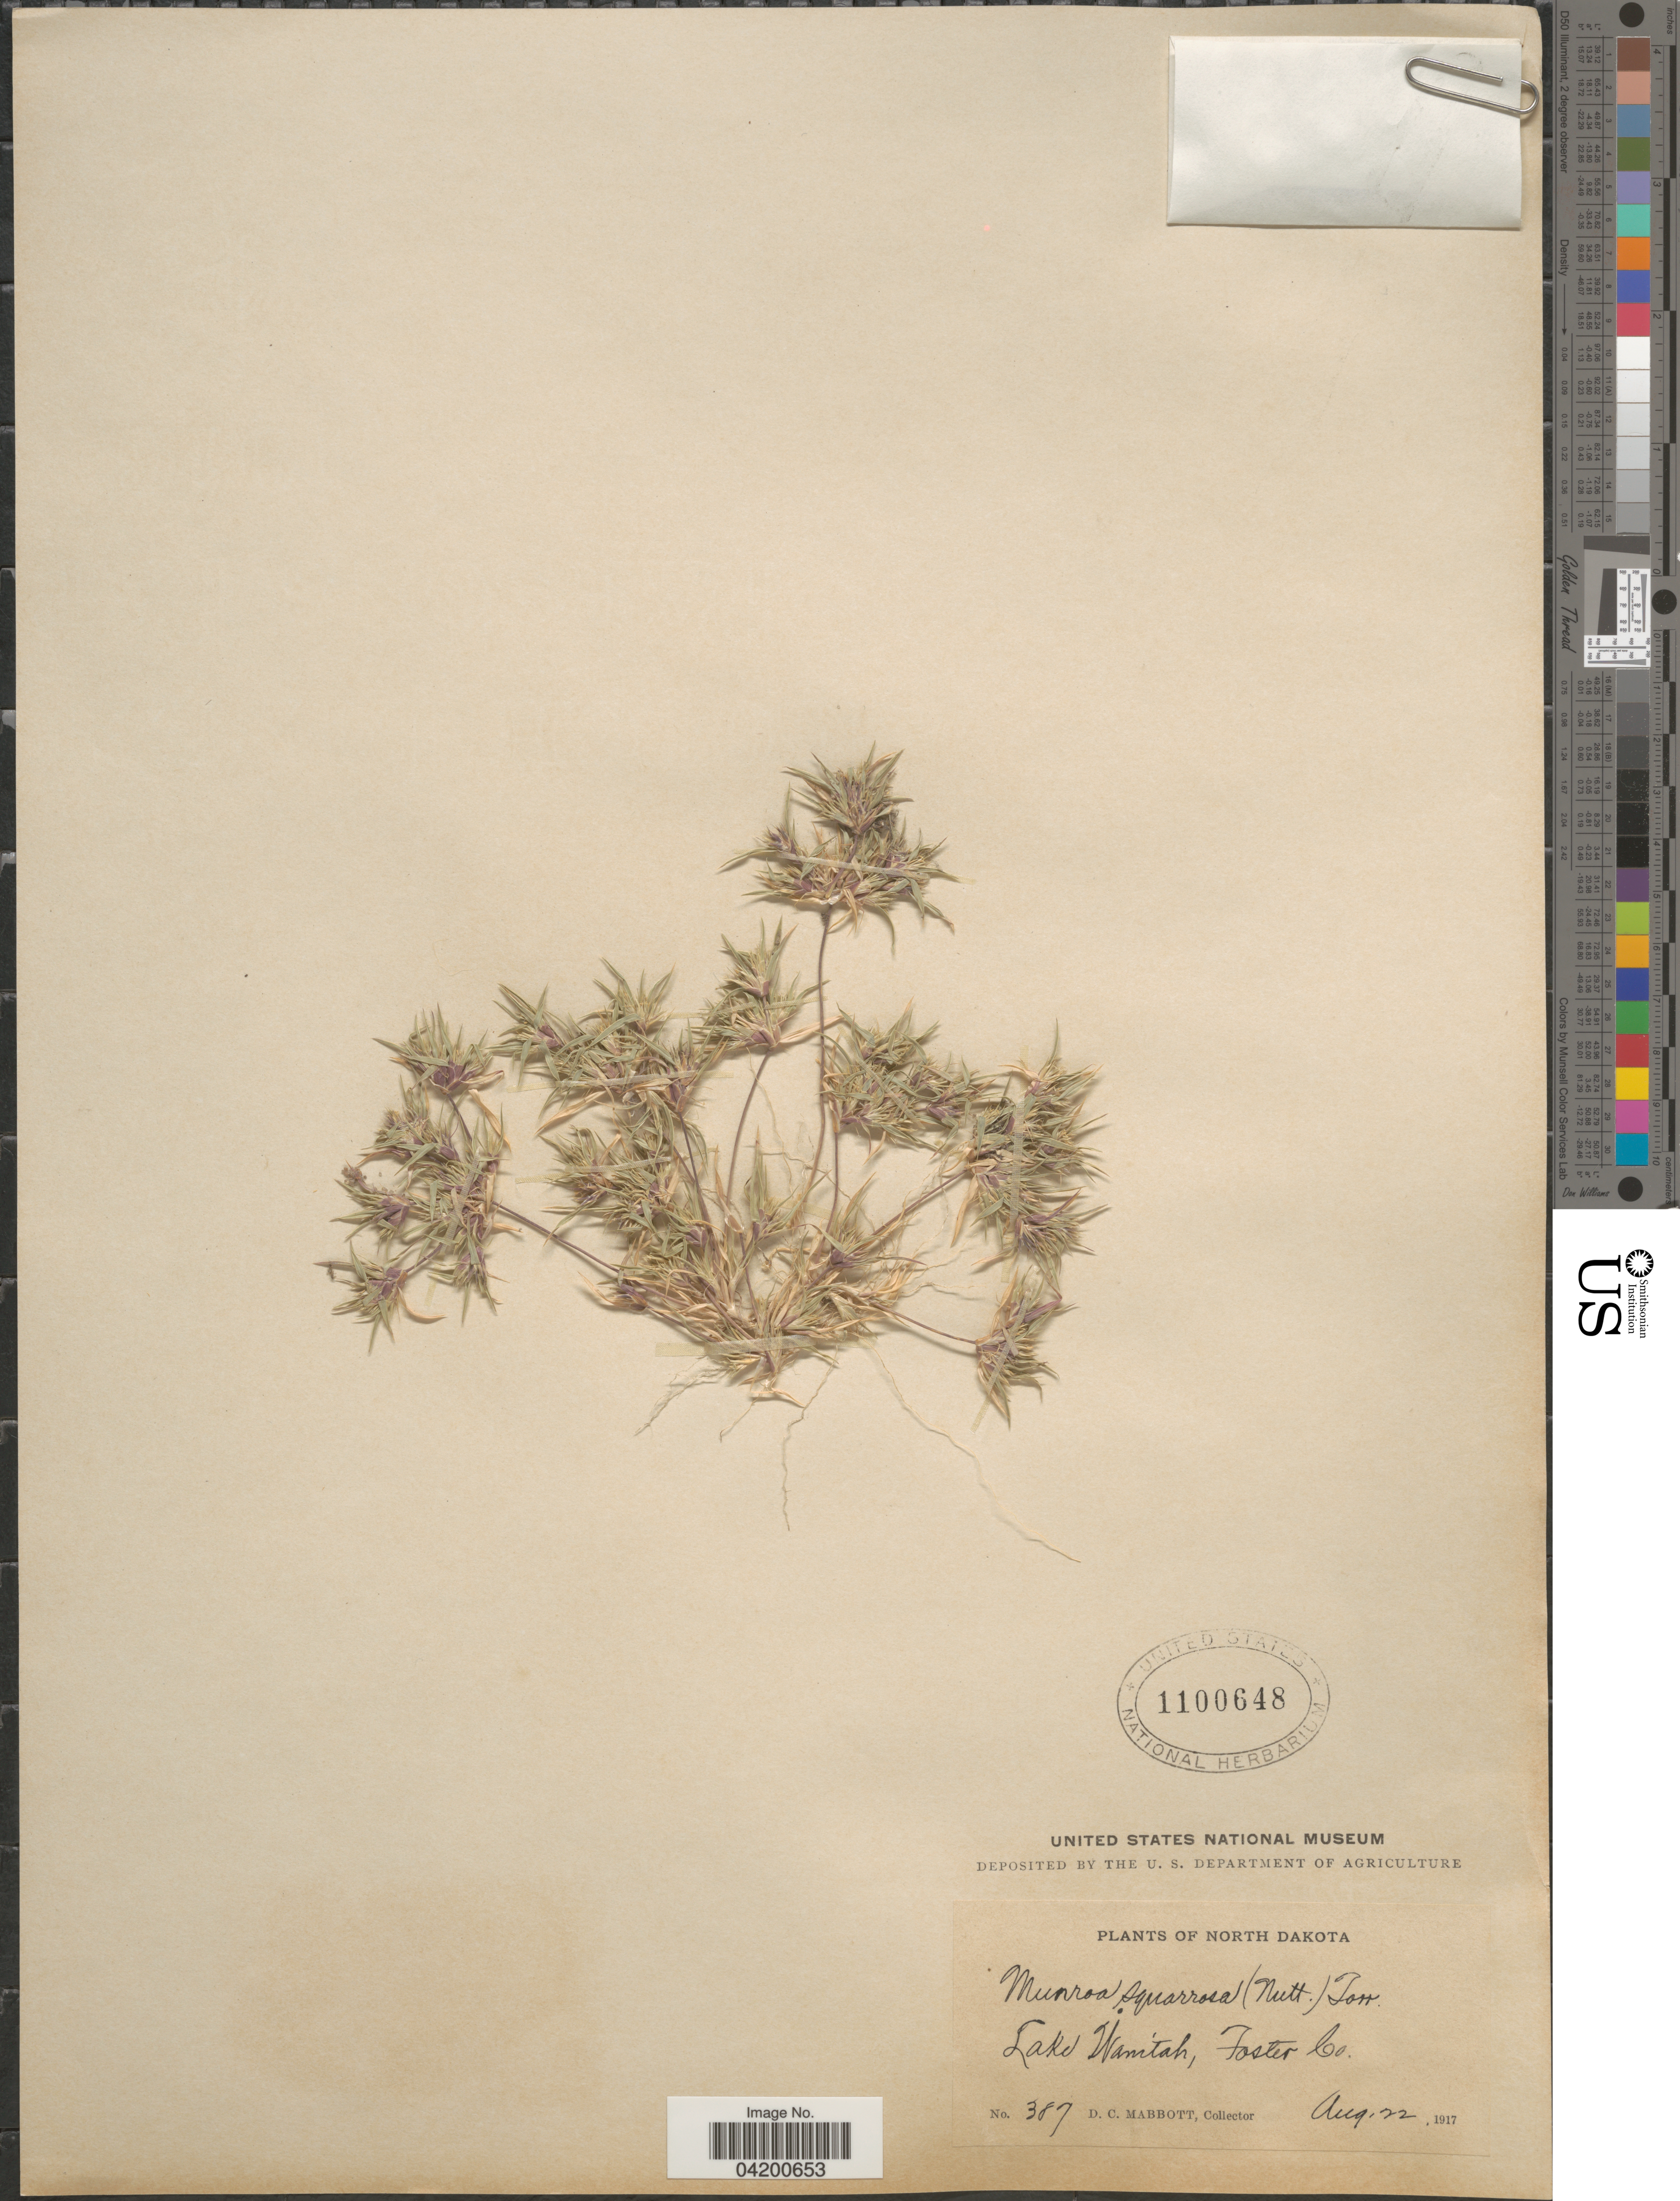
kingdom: Plantae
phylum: Tracheophyta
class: Liliopsida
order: Poales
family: Poaceae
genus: Munroa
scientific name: Munroa squarrosa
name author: (Nutt.) Torr.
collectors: D. Mabbott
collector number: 387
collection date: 1917-08-22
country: United States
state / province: North Dakota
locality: Lake Wanitah, Foster Co.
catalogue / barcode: US 1100648